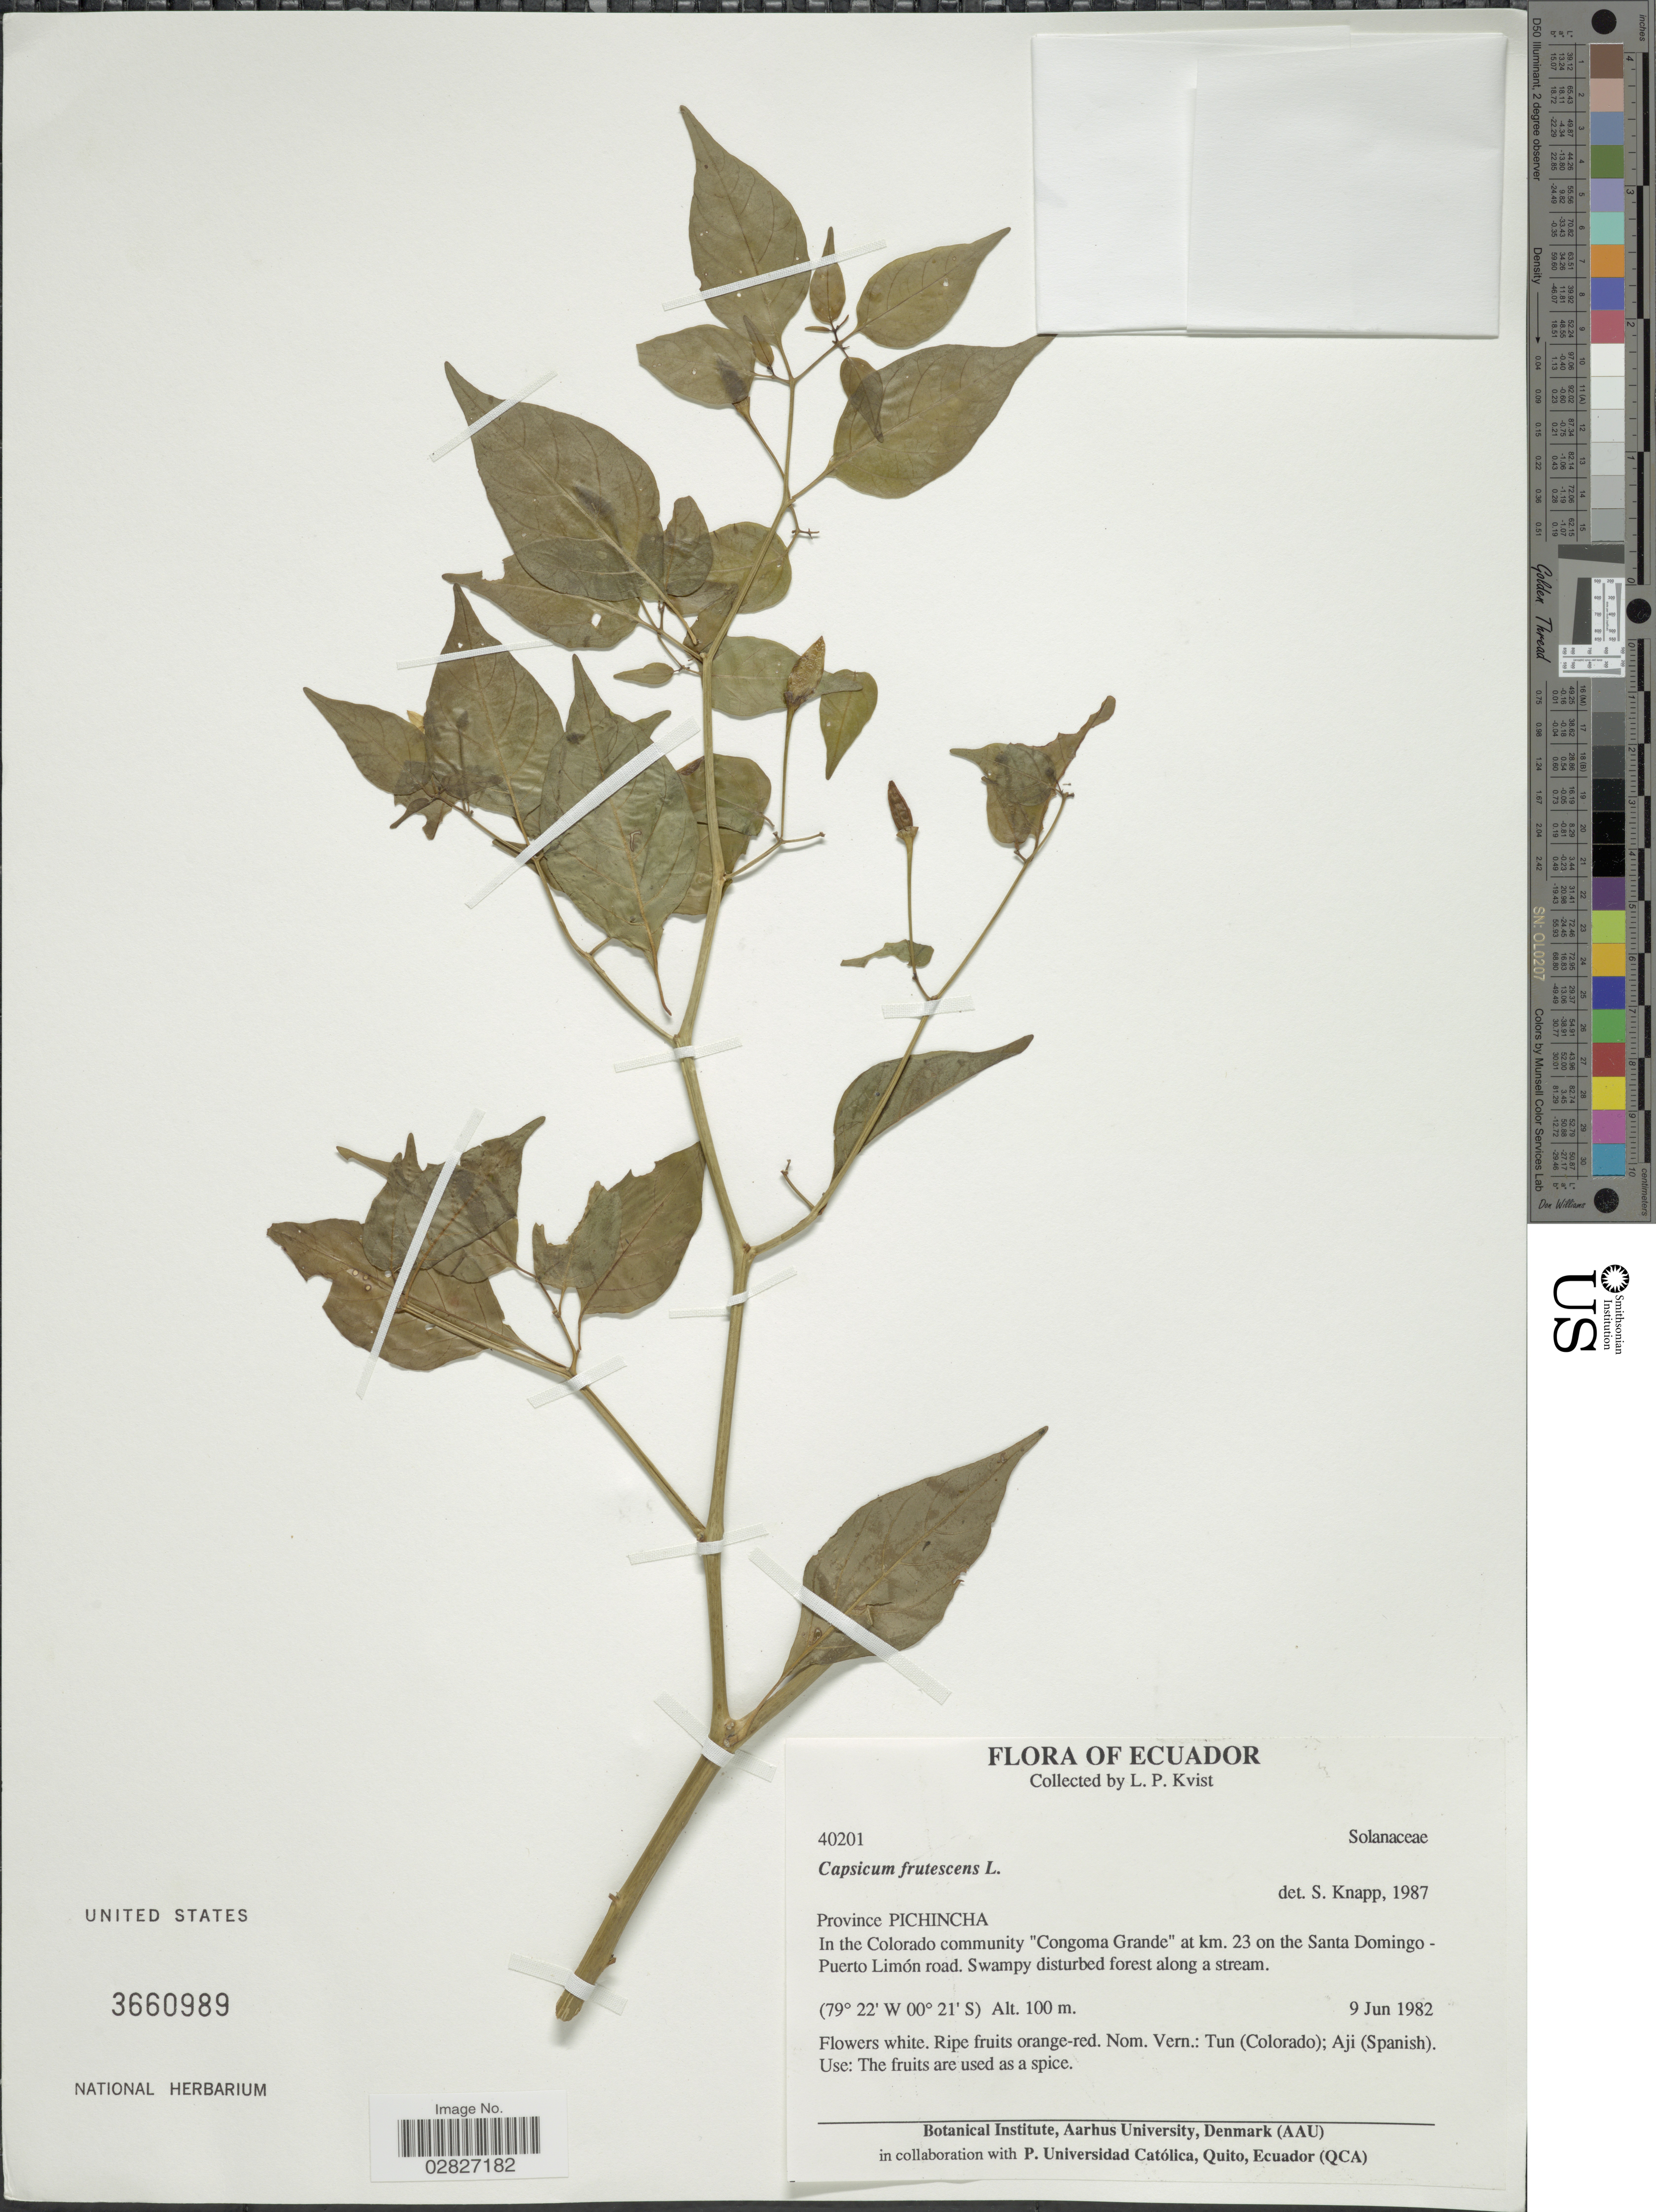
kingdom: Plantae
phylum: Tracheophyta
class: Magnoliopsida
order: Solanales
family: Solanaceae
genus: Capsicum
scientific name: Capsicum frutescens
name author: L.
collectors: L. P. Kvist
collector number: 40201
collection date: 1982-06-09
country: Ecuador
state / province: Pichincha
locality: Province Pichincha, In Colorado community 'Congoma Grande' at km. 23 on the Santa Domingo-Puerto Limón road.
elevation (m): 100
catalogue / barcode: US 3660989